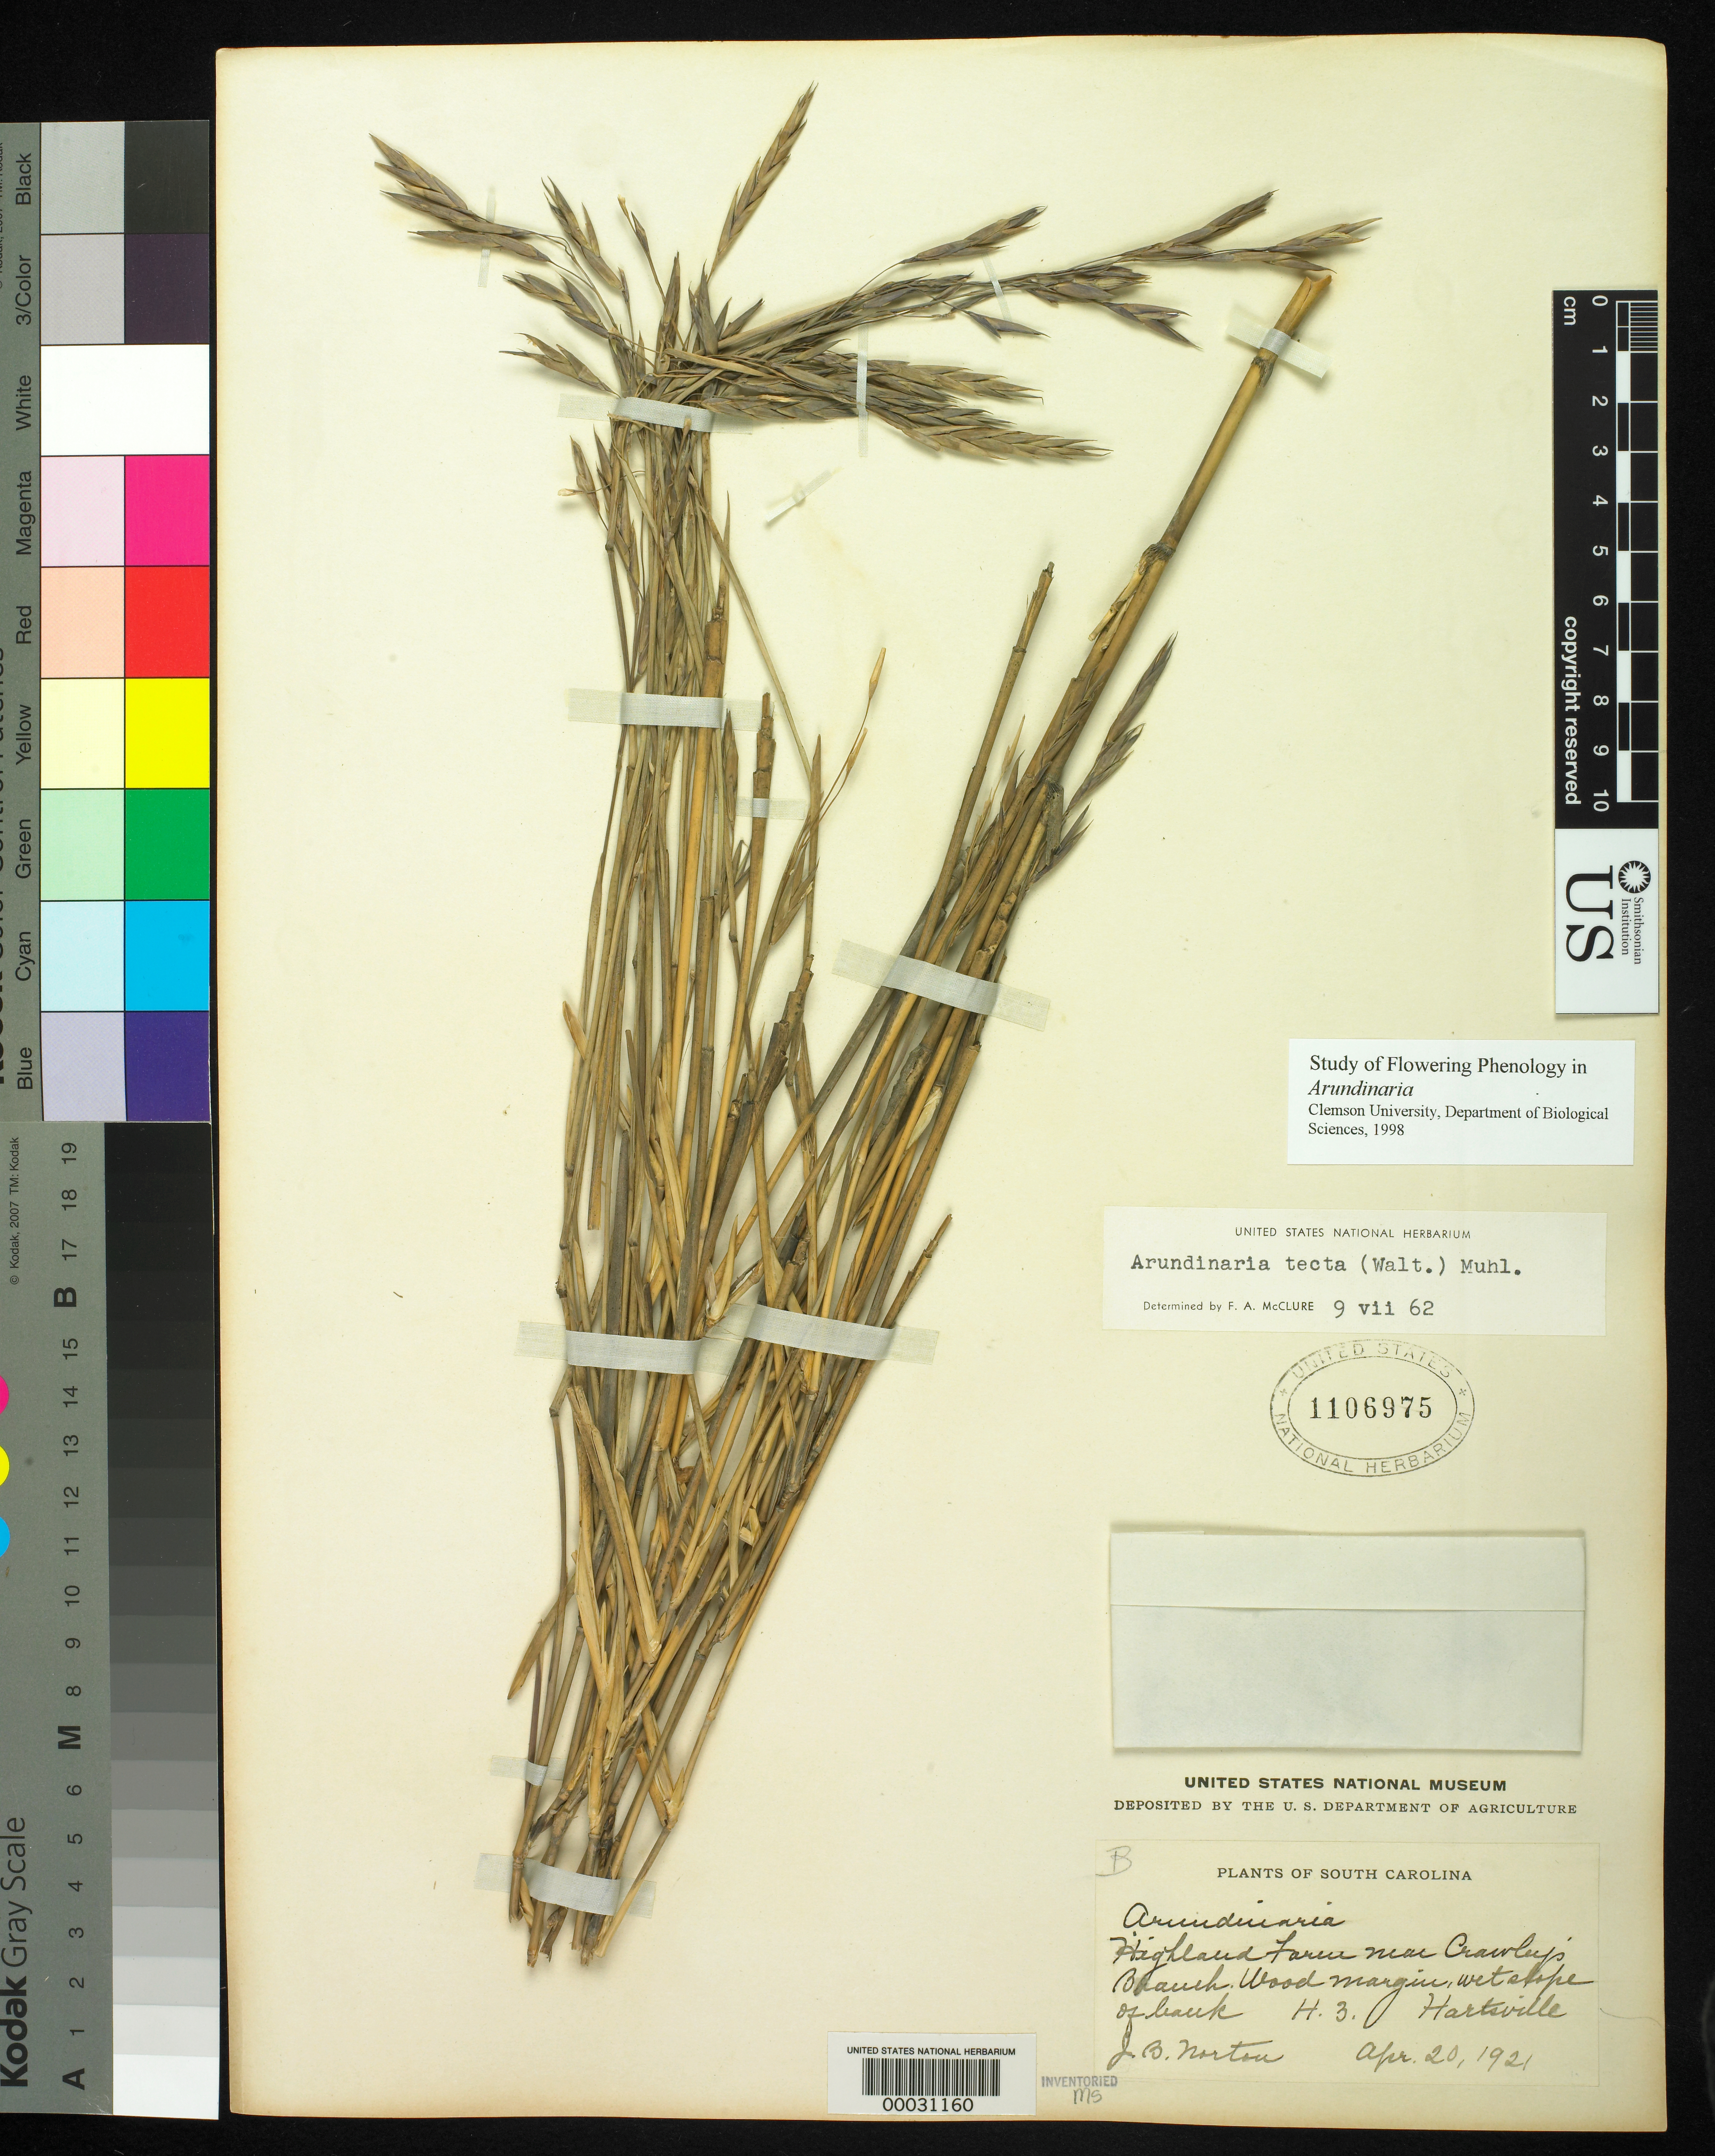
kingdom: Plantae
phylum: Tracheophyta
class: Liliopsida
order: Poales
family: Poaceae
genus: Arundinaria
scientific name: Arundinaria tecta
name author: (Walter) Muhl.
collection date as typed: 20 Apr 1921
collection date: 1921-04-20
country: United States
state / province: South Carolina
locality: Highland farm, crawleys branch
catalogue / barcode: US 1106975